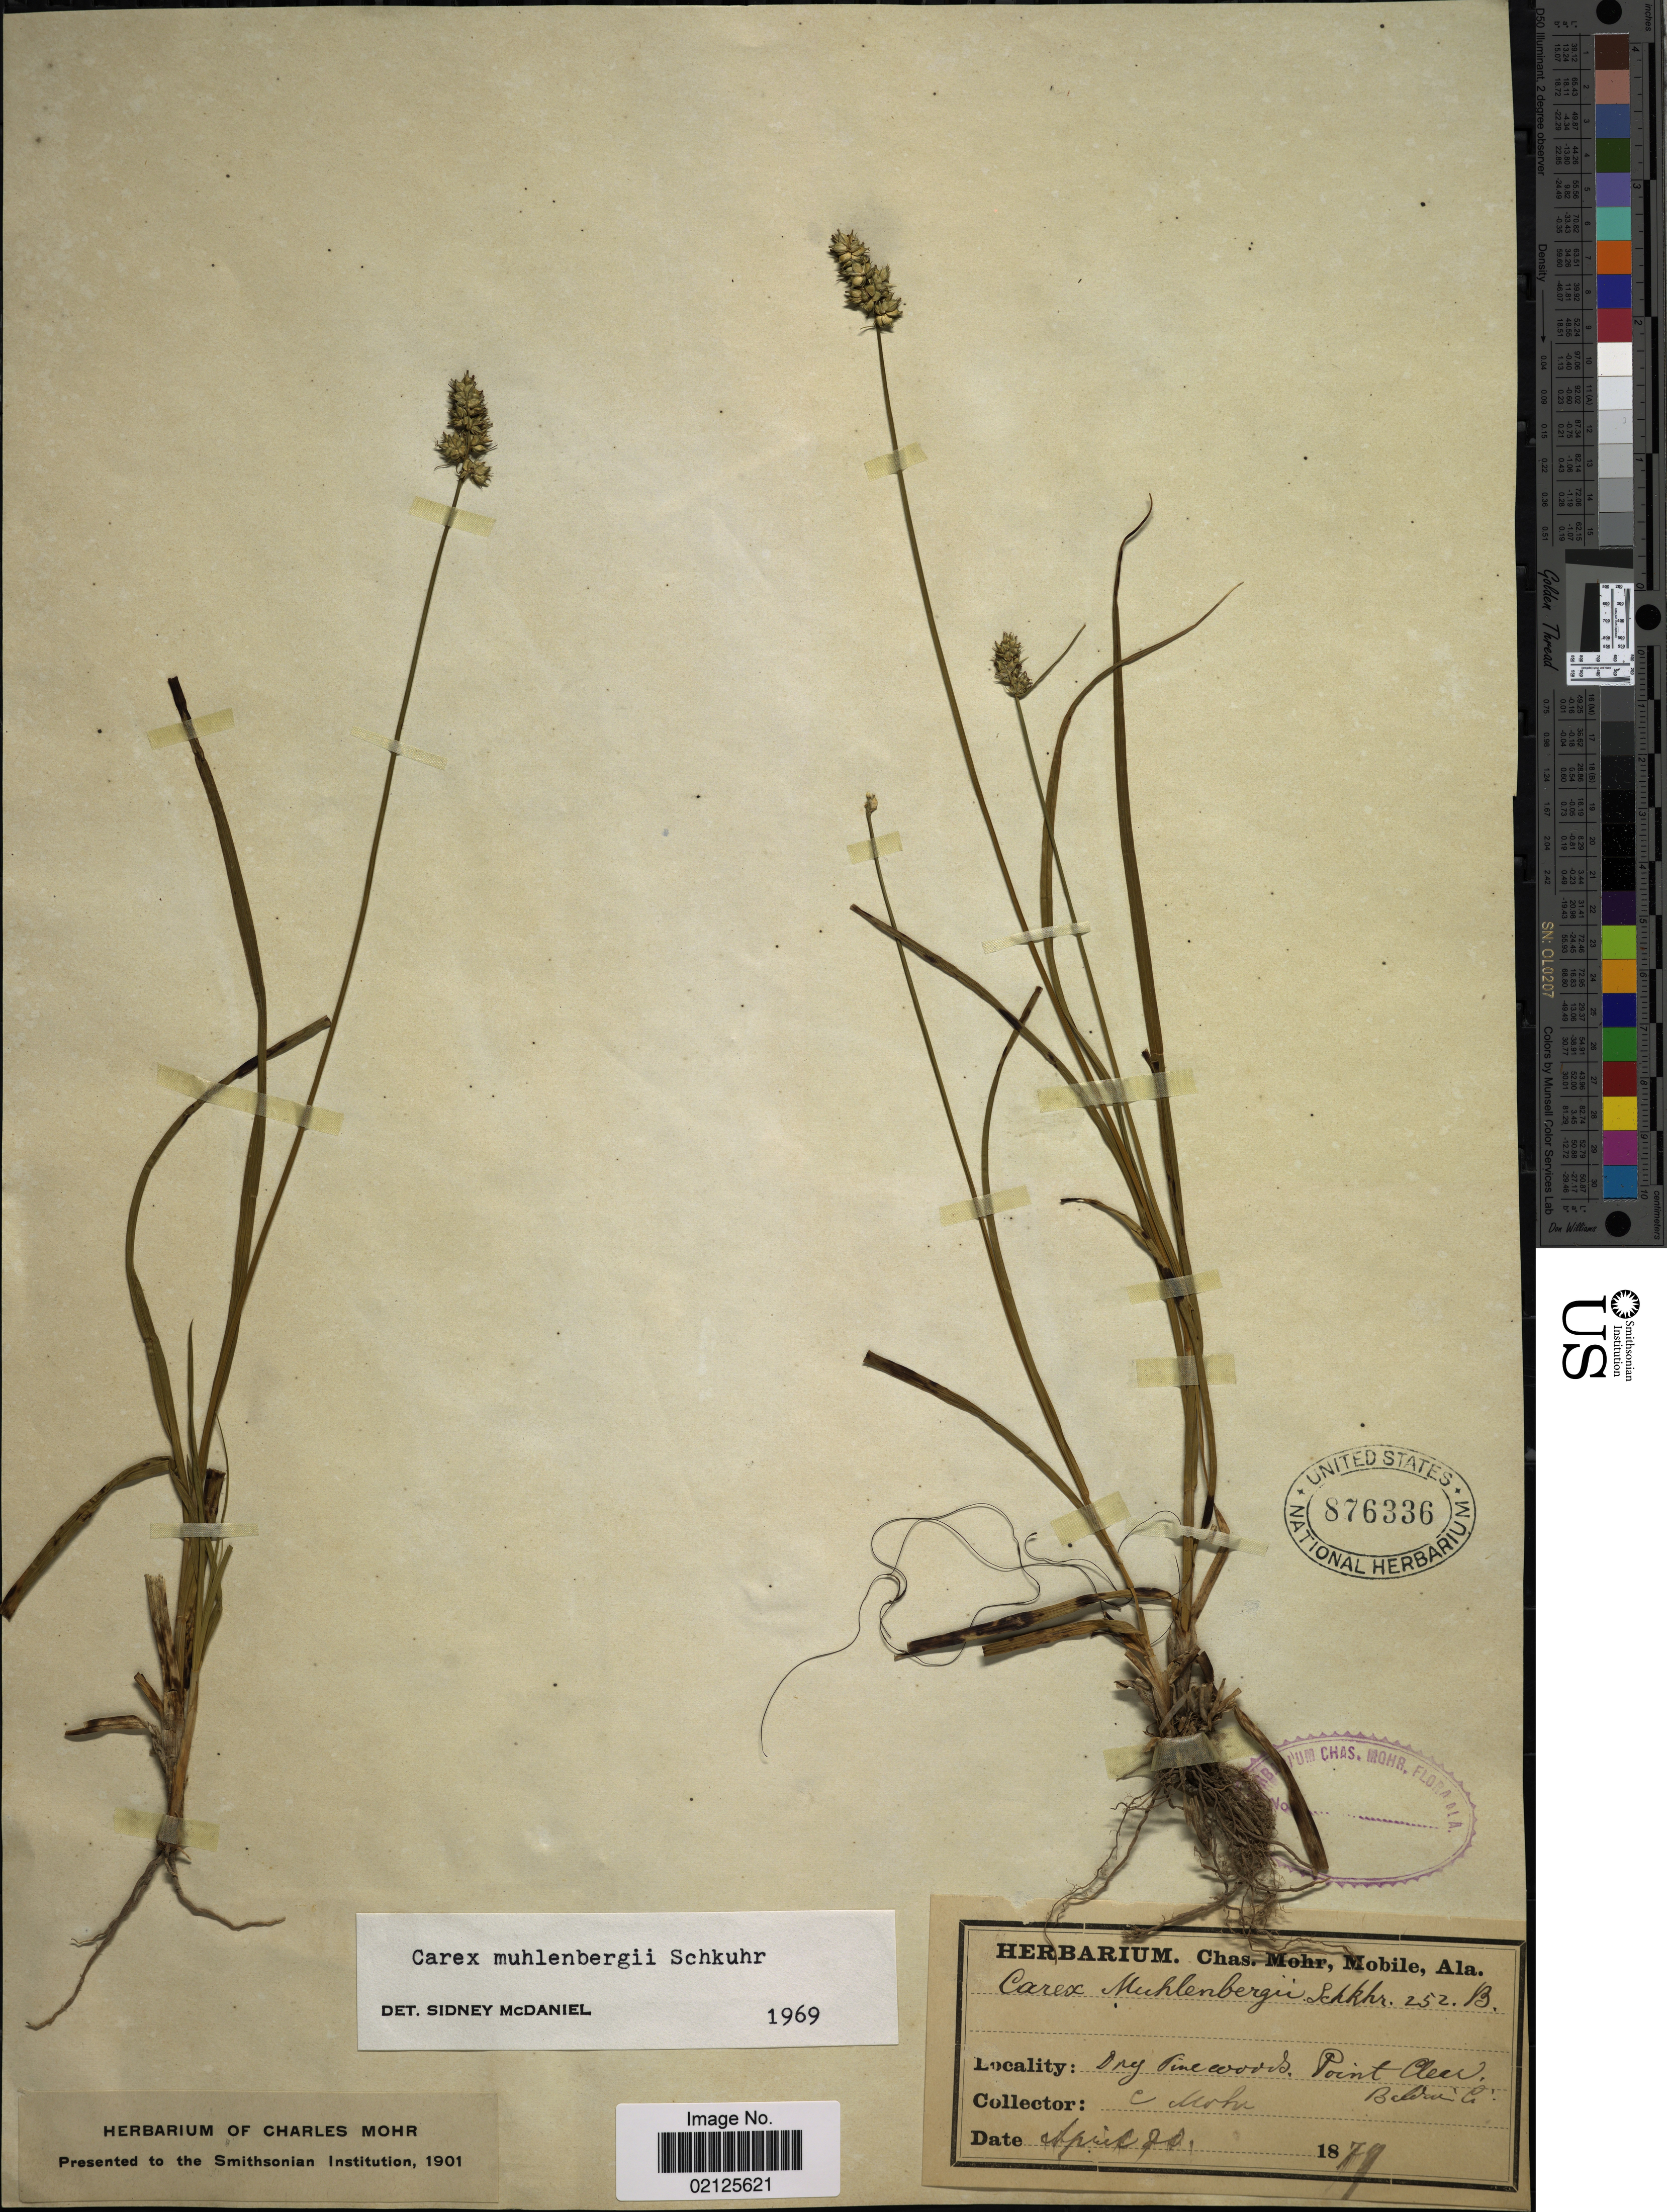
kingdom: Plantae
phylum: Tracheophyta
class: Liliopsida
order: Poales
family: Cyperaceae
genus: Carex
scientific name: Carex muehlenbergii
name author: Willd.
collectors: C. T. Mohr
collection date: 1879-04-20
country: United States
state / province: Alabama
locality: Dry pinewoods, Point Clear, Baldwin Co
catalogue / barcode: US 876336